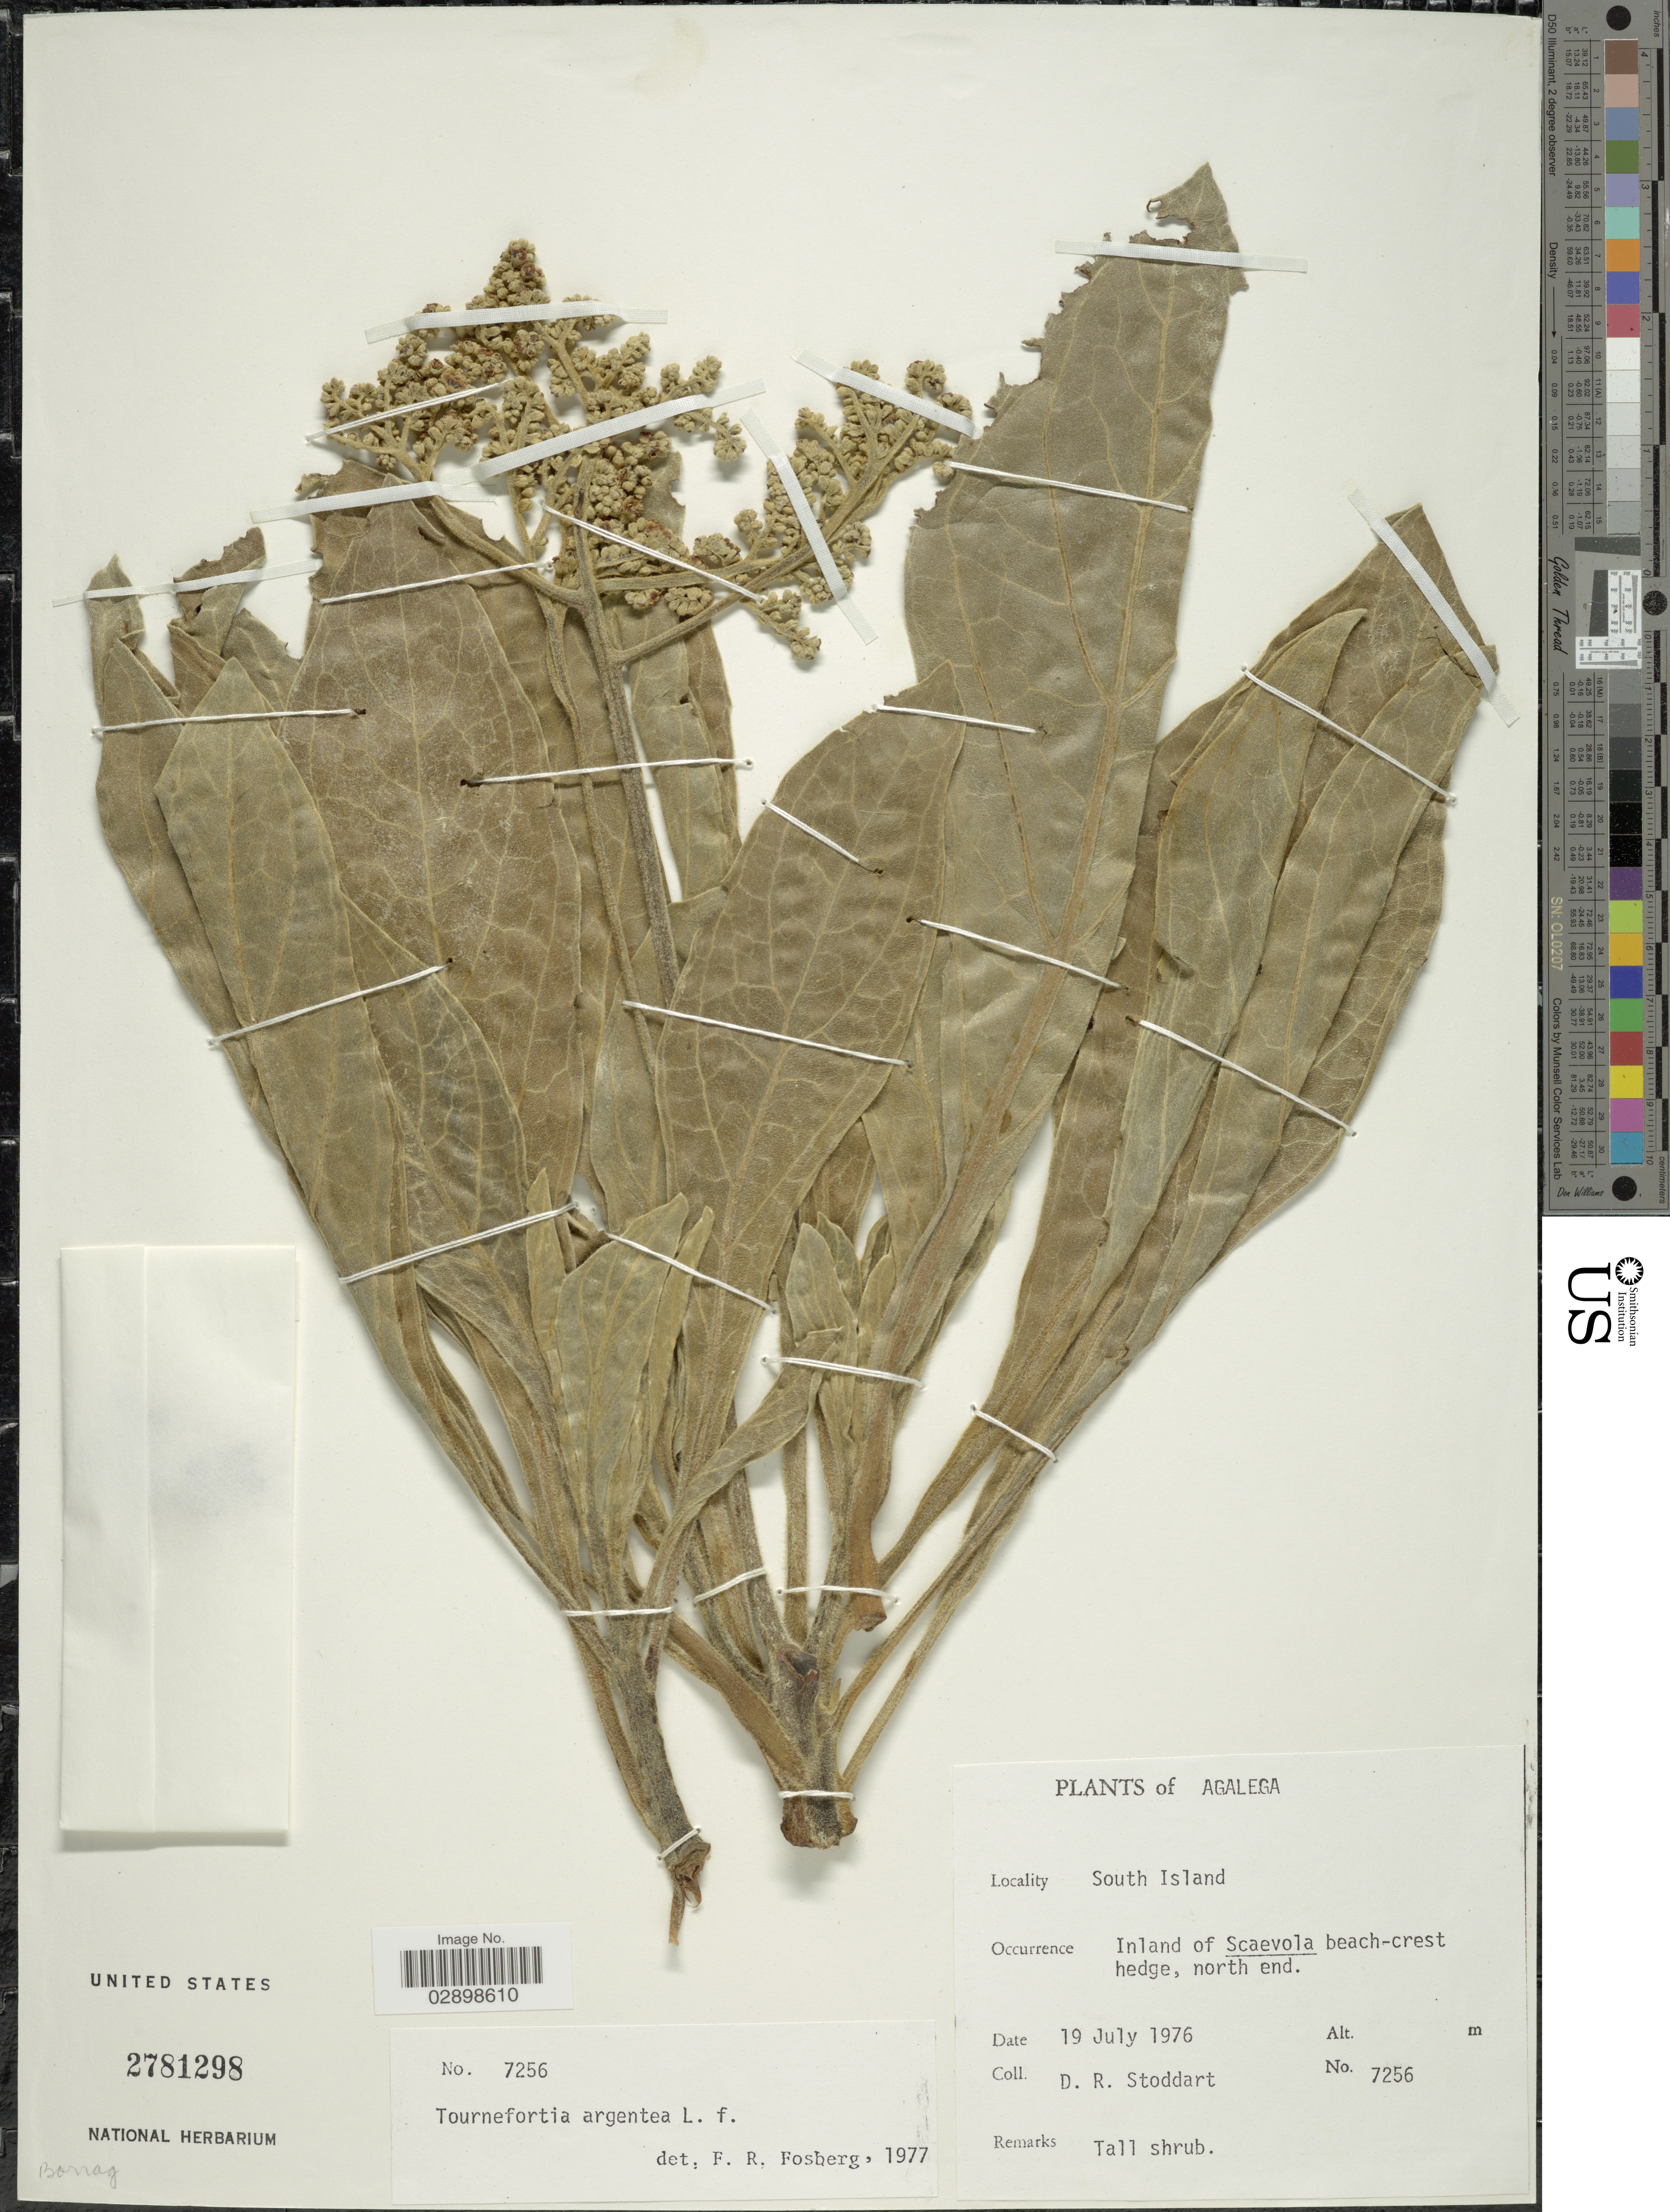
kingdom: Plantae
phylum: Tracheophyta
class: Magnoliopsida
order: Boraginales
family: Heliotropiaceae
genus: Tournefortia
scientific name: Tournefortia argentea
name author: L. f.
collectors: D. R. Stoddart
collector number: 7256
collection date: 1976-07-19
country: Mauritius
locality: Agalega. South Island.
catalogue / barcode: US 2781298